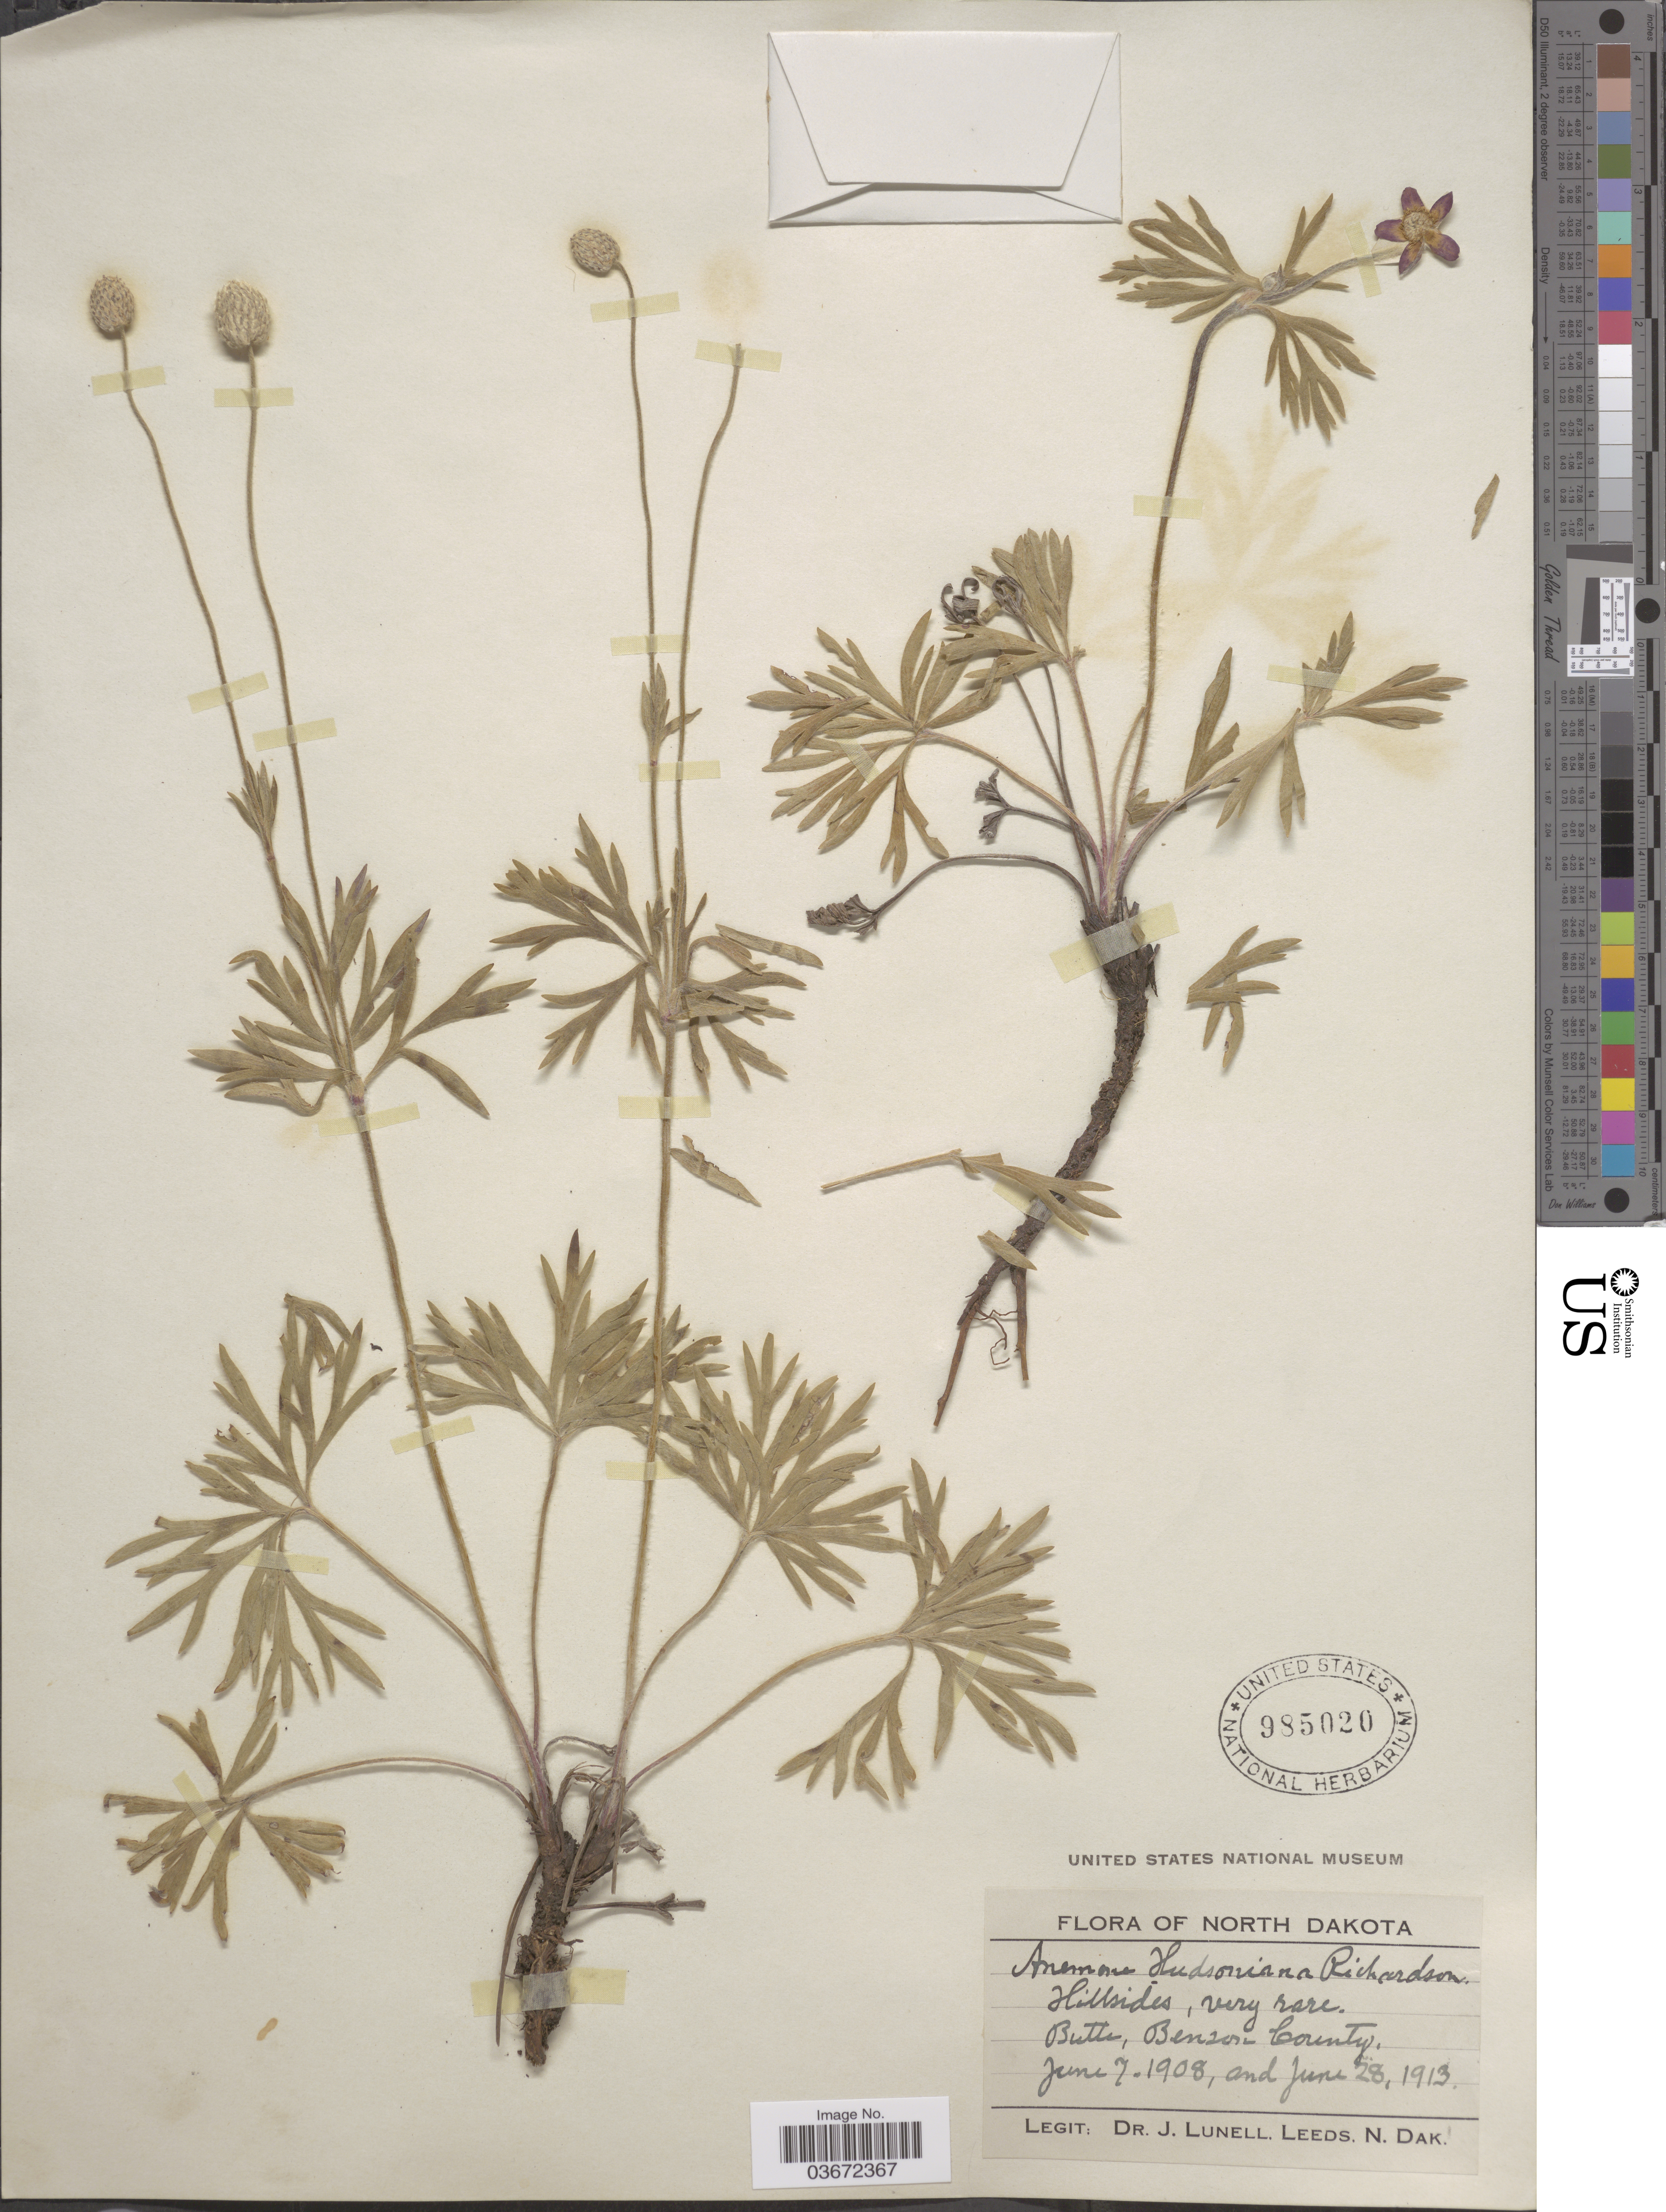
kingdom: Plantae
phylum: Tracheophyta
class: Magnoliopsida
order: Ranunculales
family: Ranunculaceae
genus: Anemone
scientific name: Anemone multifida var. hudsoniana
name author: DC.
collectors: J. Lunell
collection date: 1908-06-07/1913-06-28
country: United States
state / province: North Dakota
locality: Butte, Benson County.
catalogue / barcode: US 985020